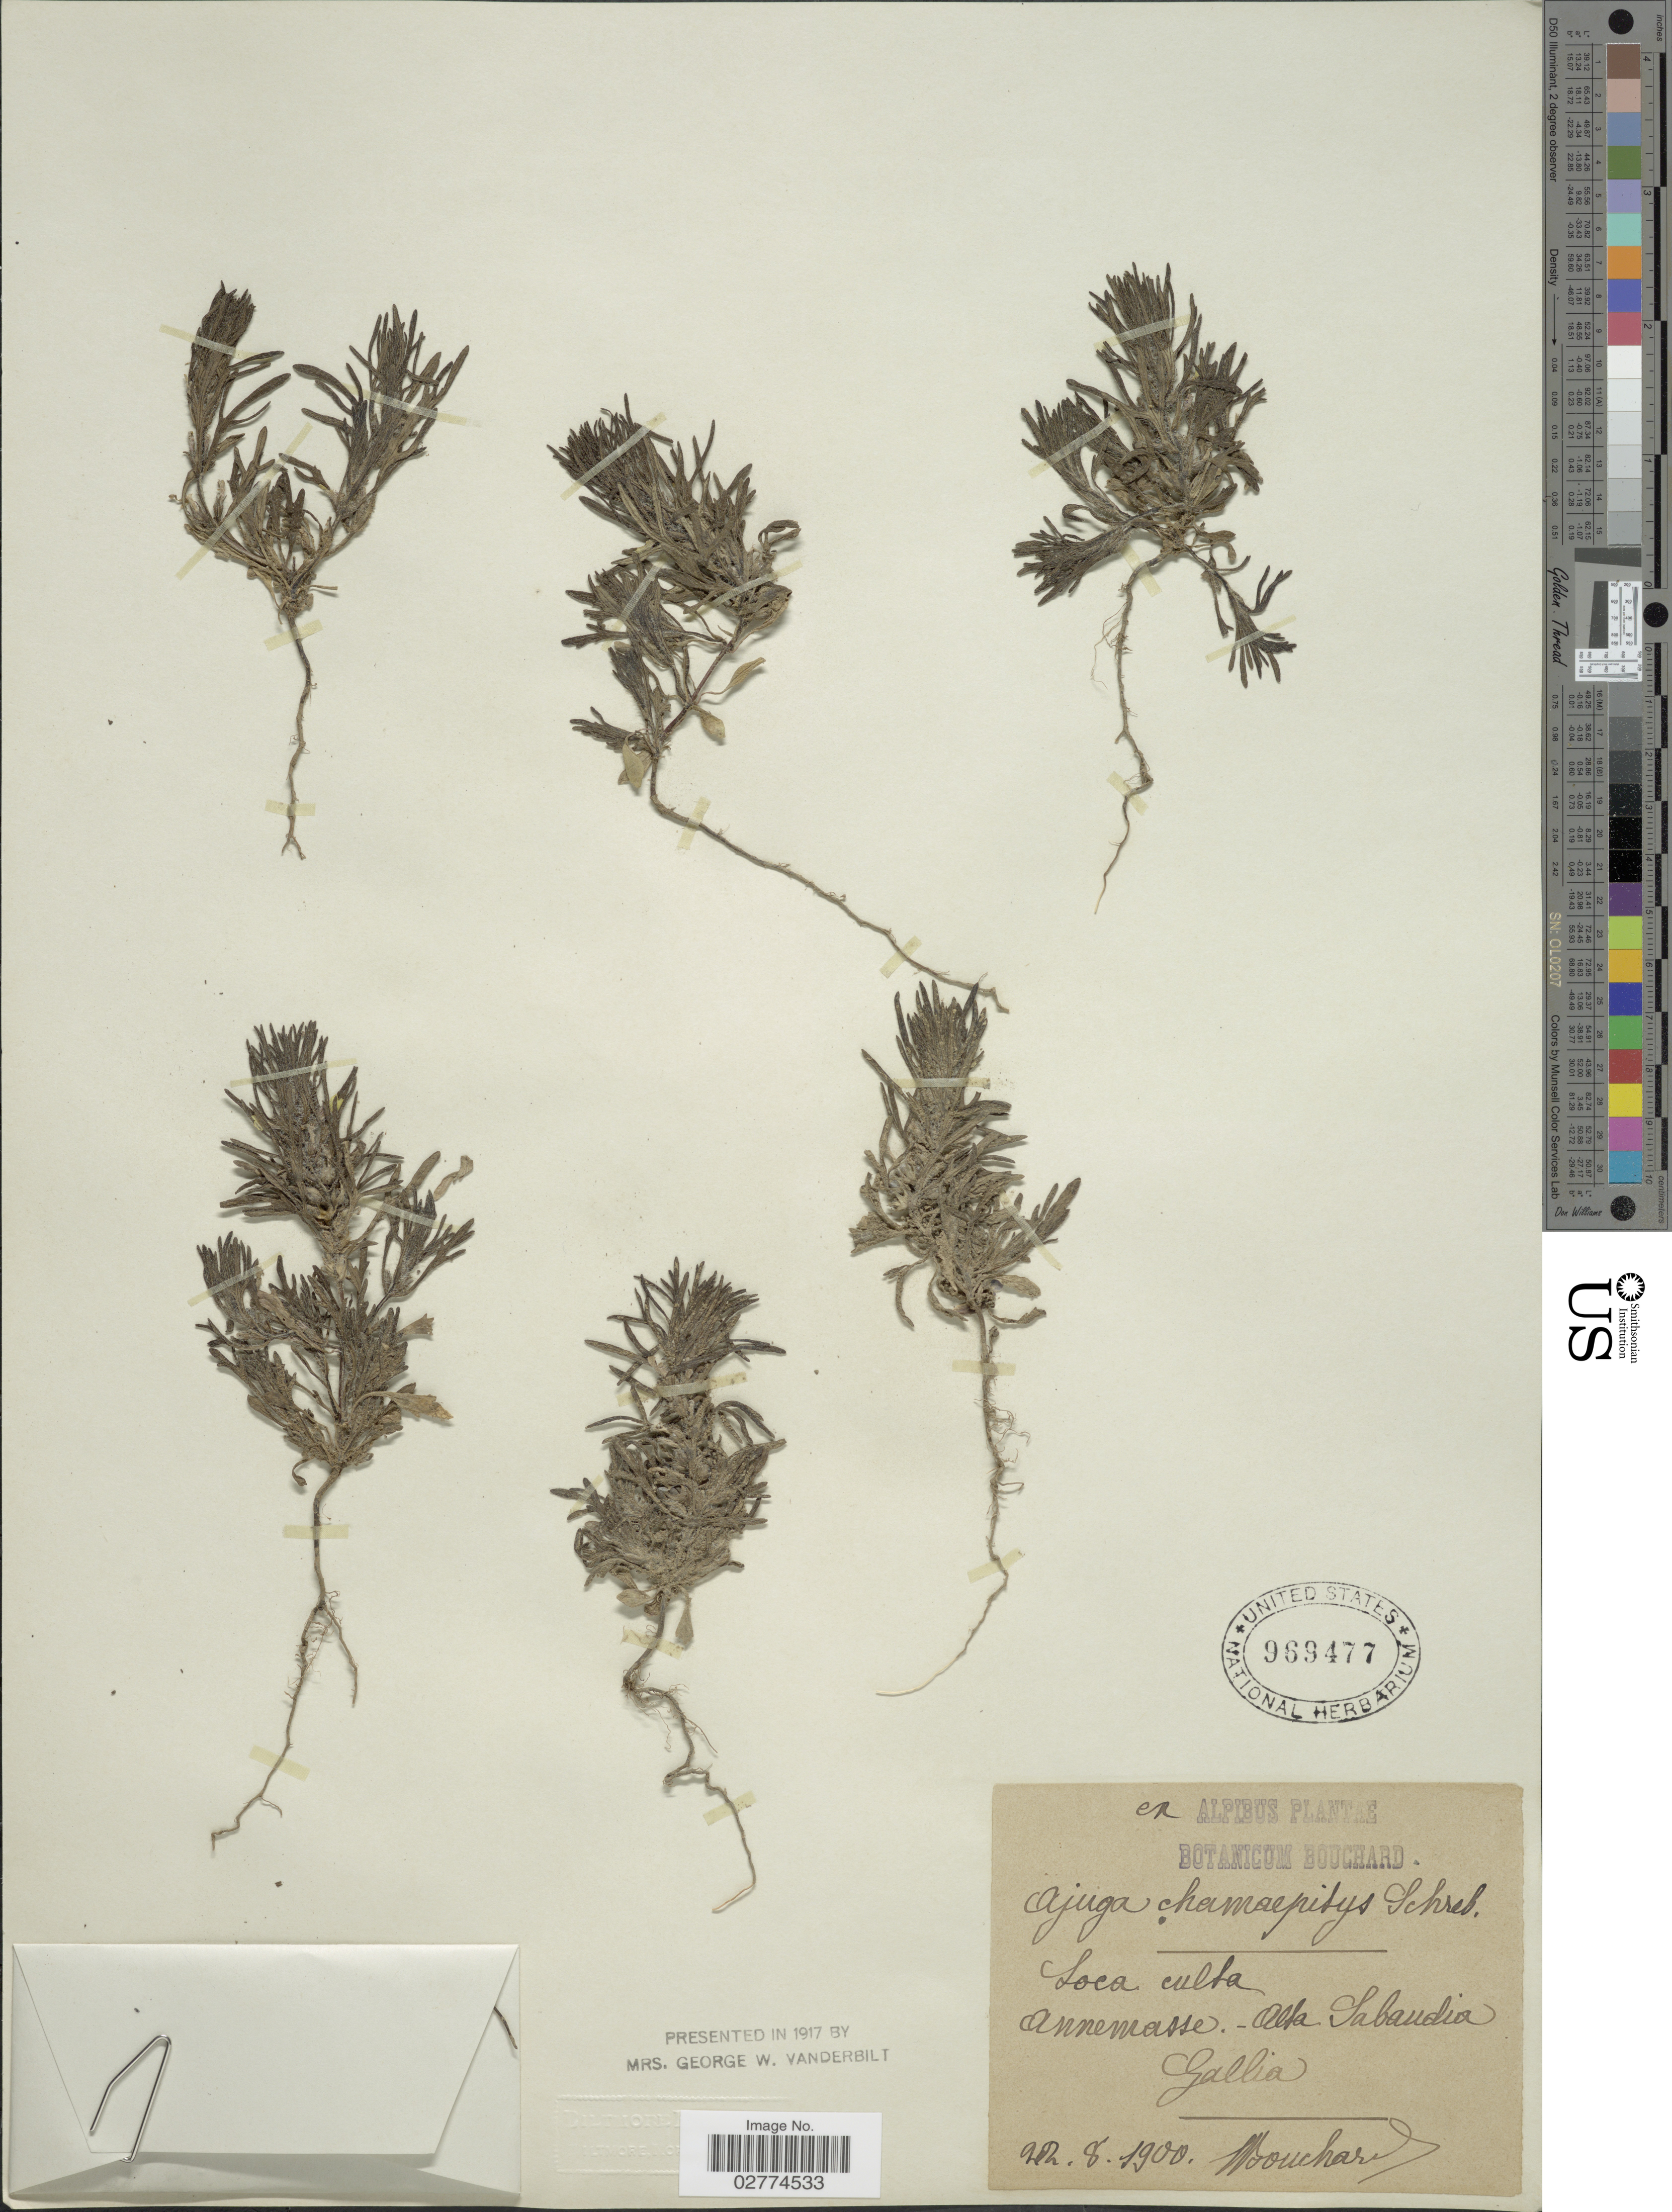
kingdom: Plantae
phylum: Tracheophyta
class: Magnoliopsida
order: Lamiales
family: Lamiaceae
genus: Ajuga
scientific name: Ajuga chamaepitys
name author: (L.) Schreb.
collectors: J. Bouchard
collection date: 1900-08-22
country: France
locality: Loca culta, Annemasse - Alta Sabandia. Gallia.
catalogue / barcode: US 969477